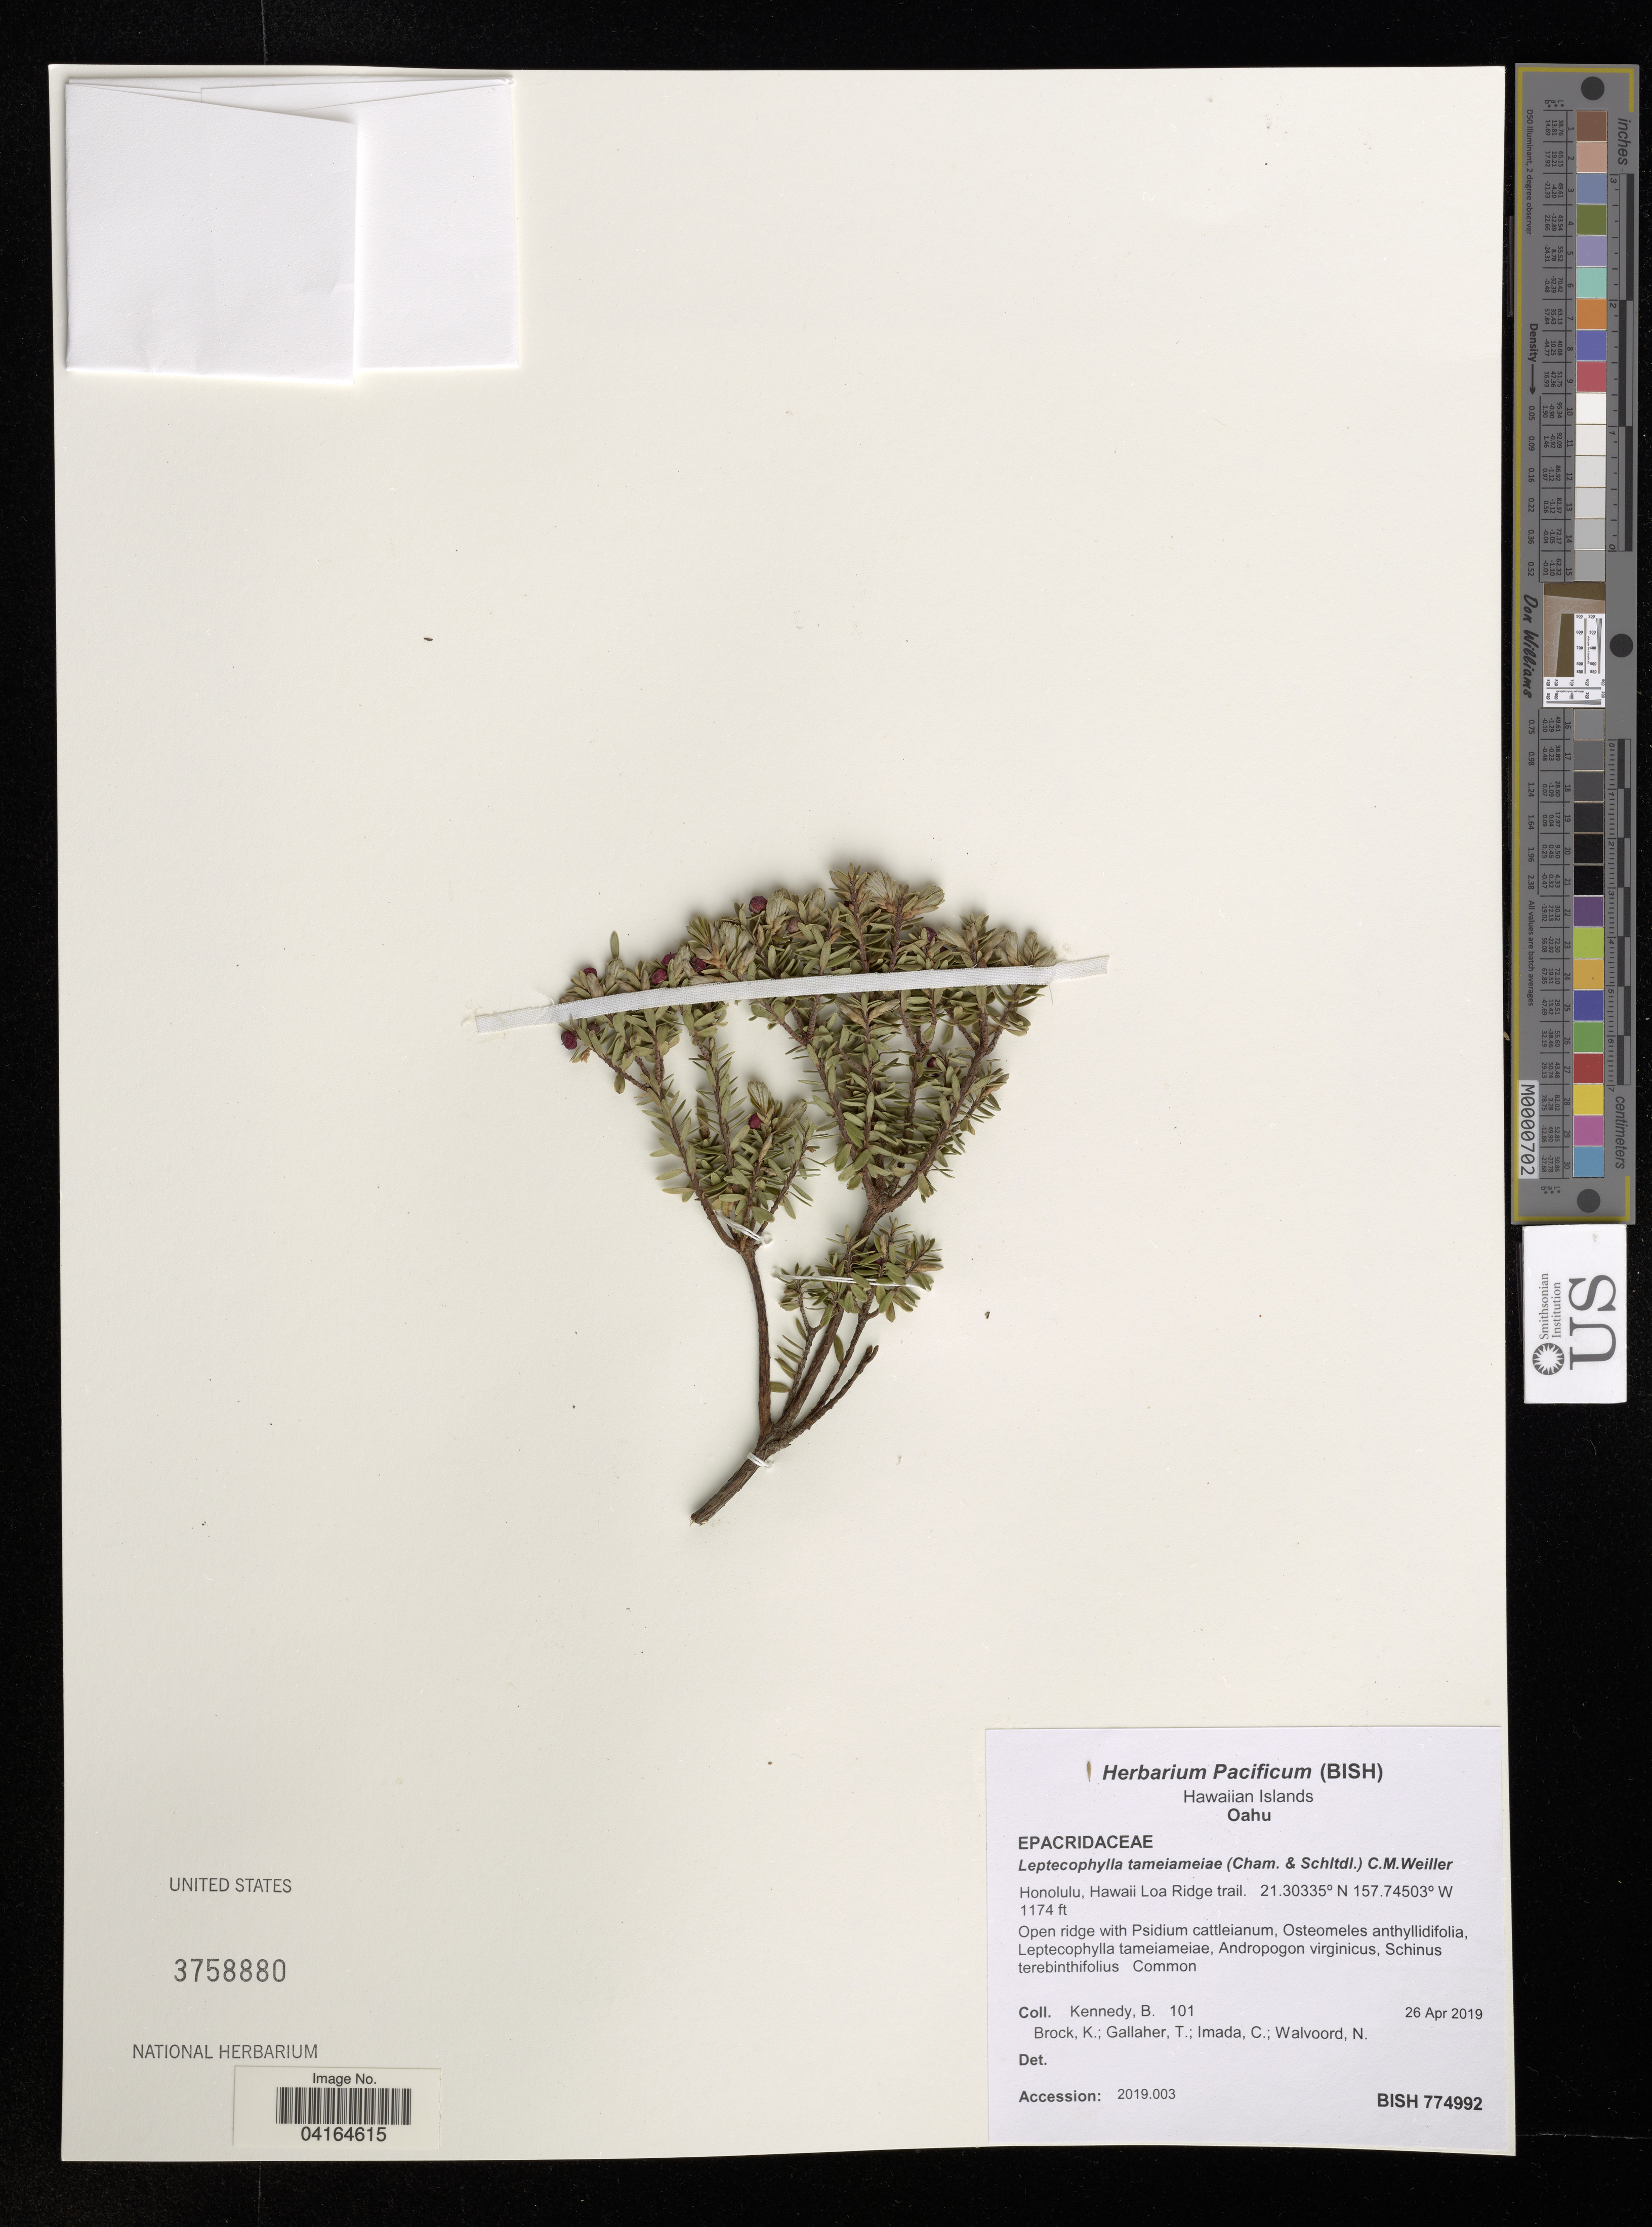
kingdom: Plantae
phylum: Tracheophyta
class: Magnoliopsida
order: Ericales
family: Ericaceae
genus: Leptecophylla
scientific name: Leptecophylla tameiameiae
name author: (Cham. & Schltdl.) C.M. Weiller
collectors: B. Kennedy, K. Brock, T. Gallaher, C. Imada & N. Walvoord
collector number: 101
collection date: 2019-04-26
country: United States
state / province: Hawaii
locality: Hawaiian Islands. Oahu. Honolulu, Hawaii Loa Ridge trail.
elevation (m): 358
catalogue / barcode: US 3758880